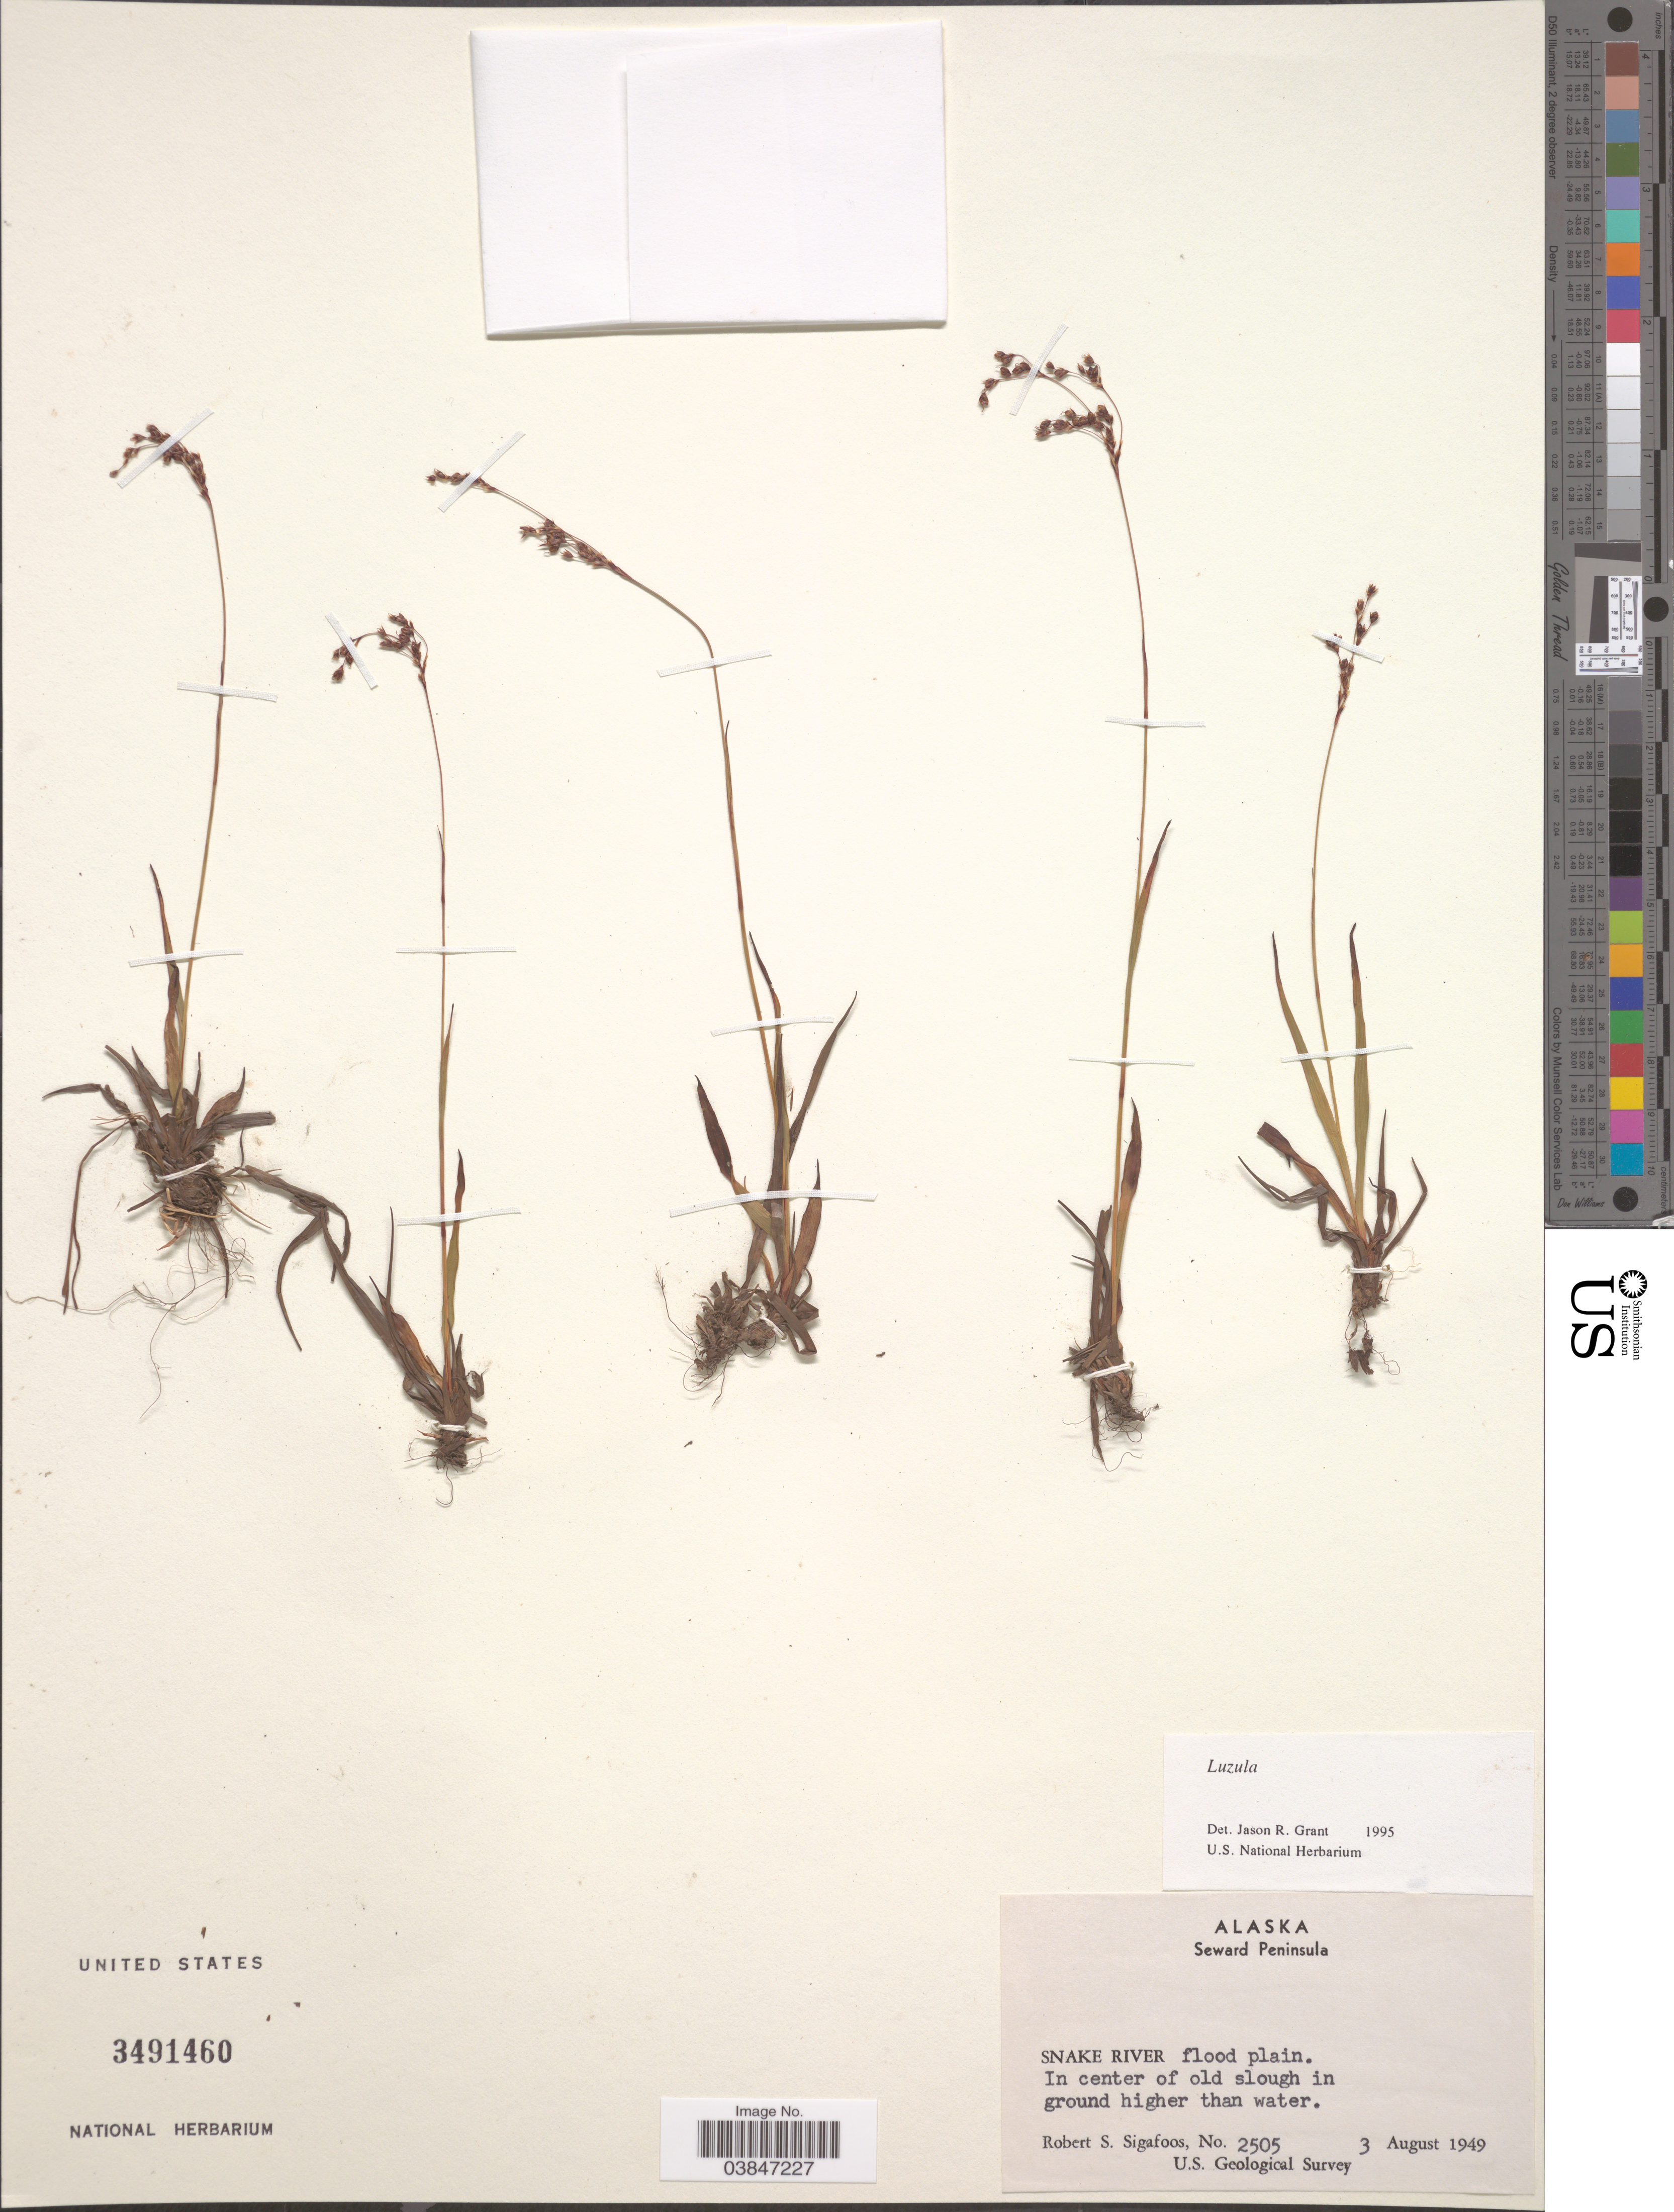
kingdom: Plantae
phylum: Tracheophyta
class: Liliopsida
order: Poales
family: Juncaceae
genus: Luzula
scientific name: Luzula sp.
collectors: R. Sigafoos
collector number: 2505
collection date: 1949-08-03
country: United States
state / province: Alaska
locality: Seward Peninsula. Snake River flood plain. In center of old slough.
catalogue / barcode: US 3491460